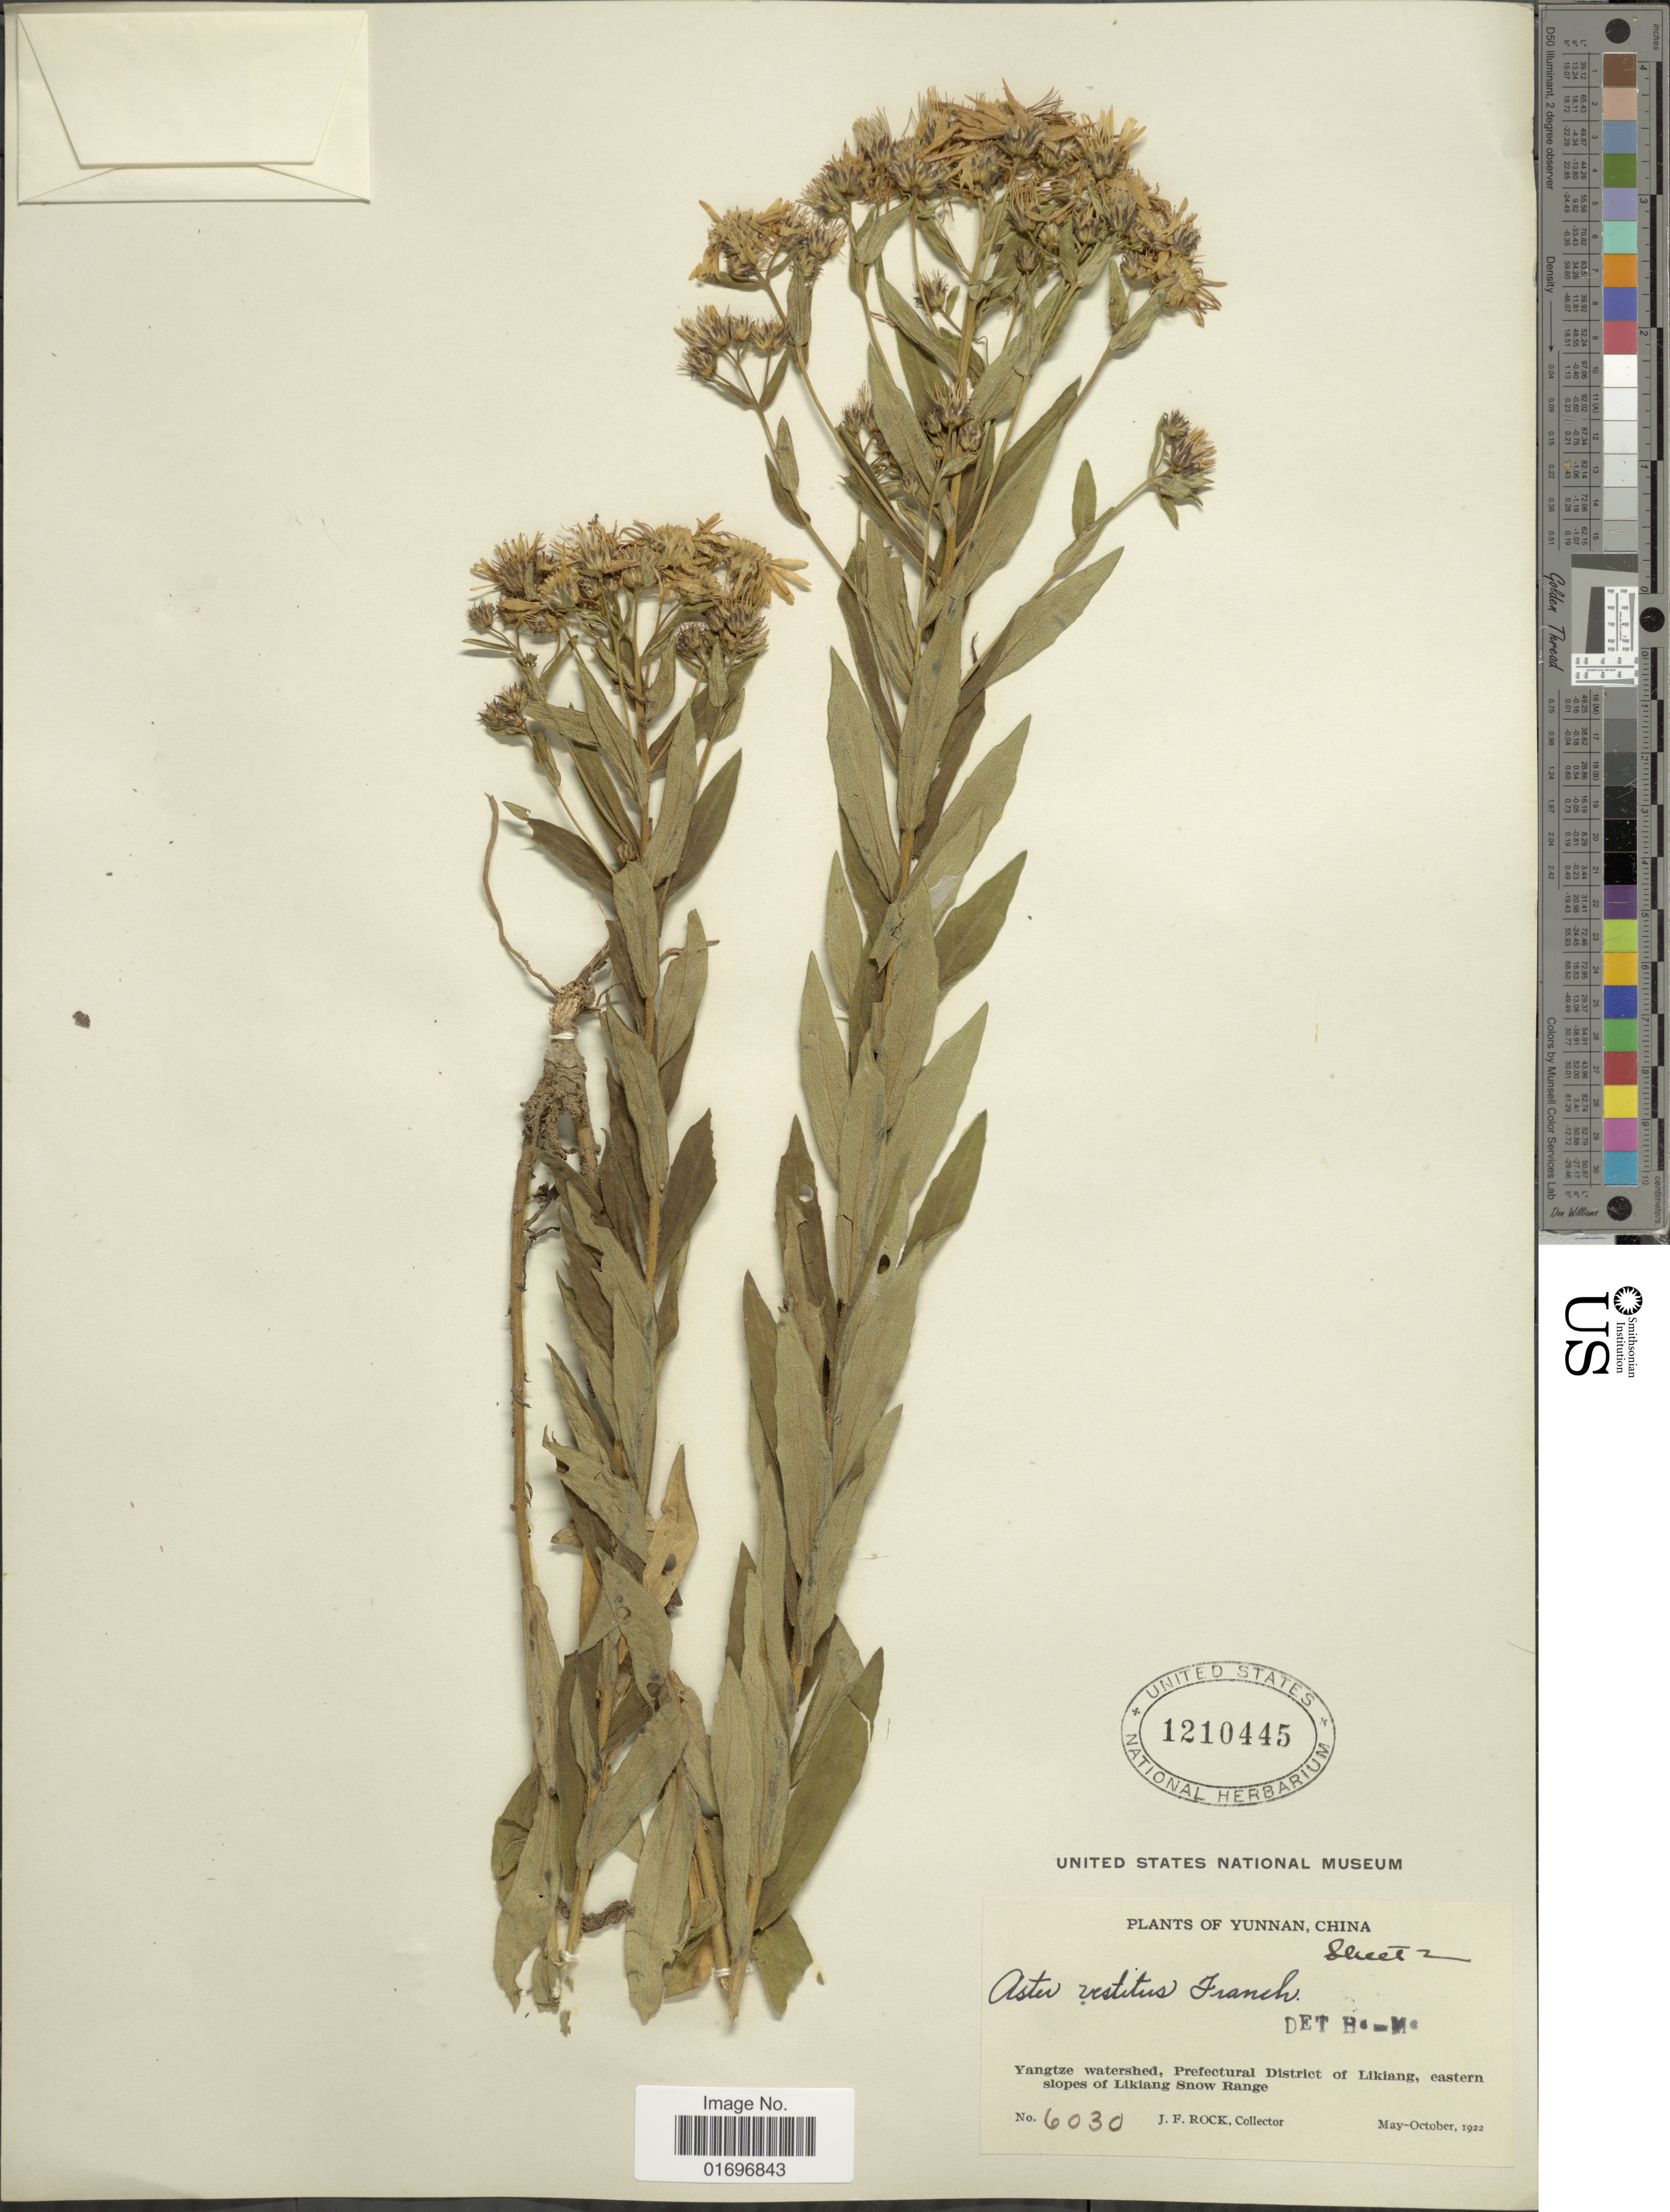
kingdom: Plantae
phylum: Tracheophyta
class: Magnoliopsida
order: Asterales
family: Asteraceae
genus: Aster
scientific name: Aster vestitus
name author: Franch.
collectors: J. Rock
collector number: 6030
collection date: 1922-05/1922-10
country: China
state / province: Yunnan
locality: Yunnan, China. Yangtze watershed, Prefectural District of Likiang, eastern slopes of Likiang Snow Range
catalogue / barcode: US 1210445